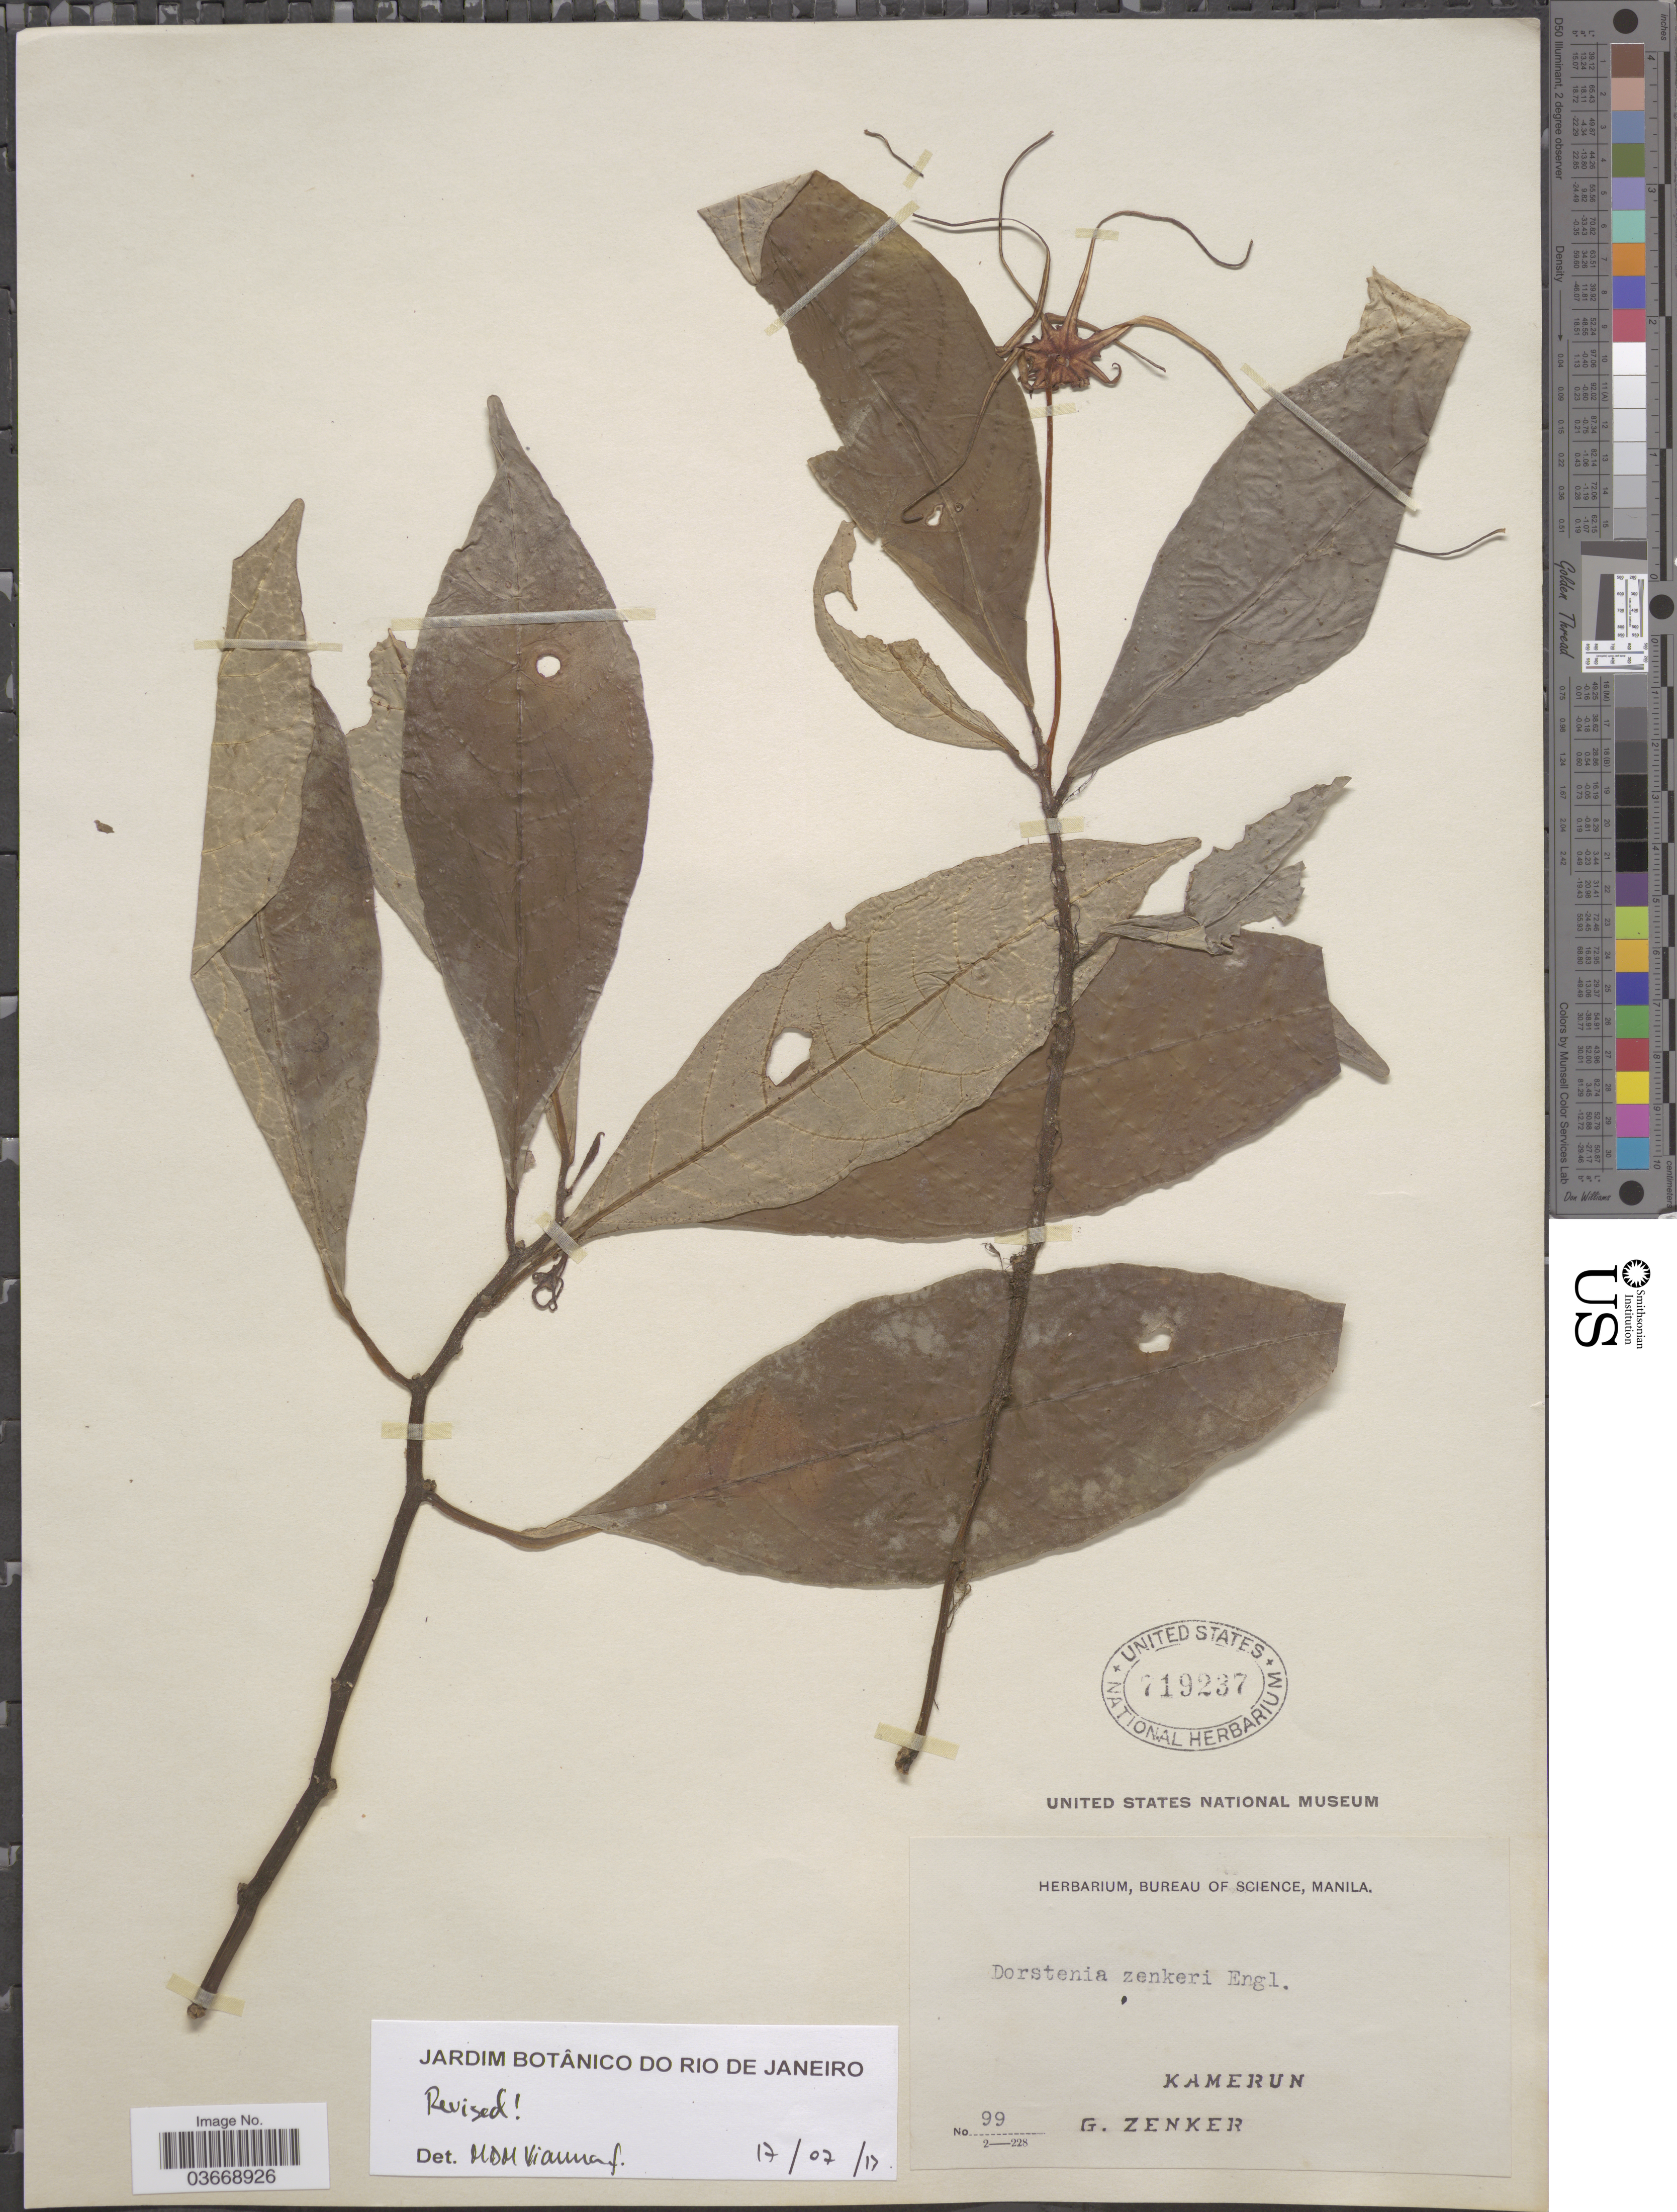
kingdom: Plantae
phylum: Tracheophyta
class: Magnoliopsida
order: Rosales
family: Moraceae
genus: Dorstenia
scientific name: Dorstenia zenkeri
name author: Engl.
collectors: G. A. Zenker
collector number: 99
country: Cameroon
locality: Kamerun.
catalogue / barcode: US 719237